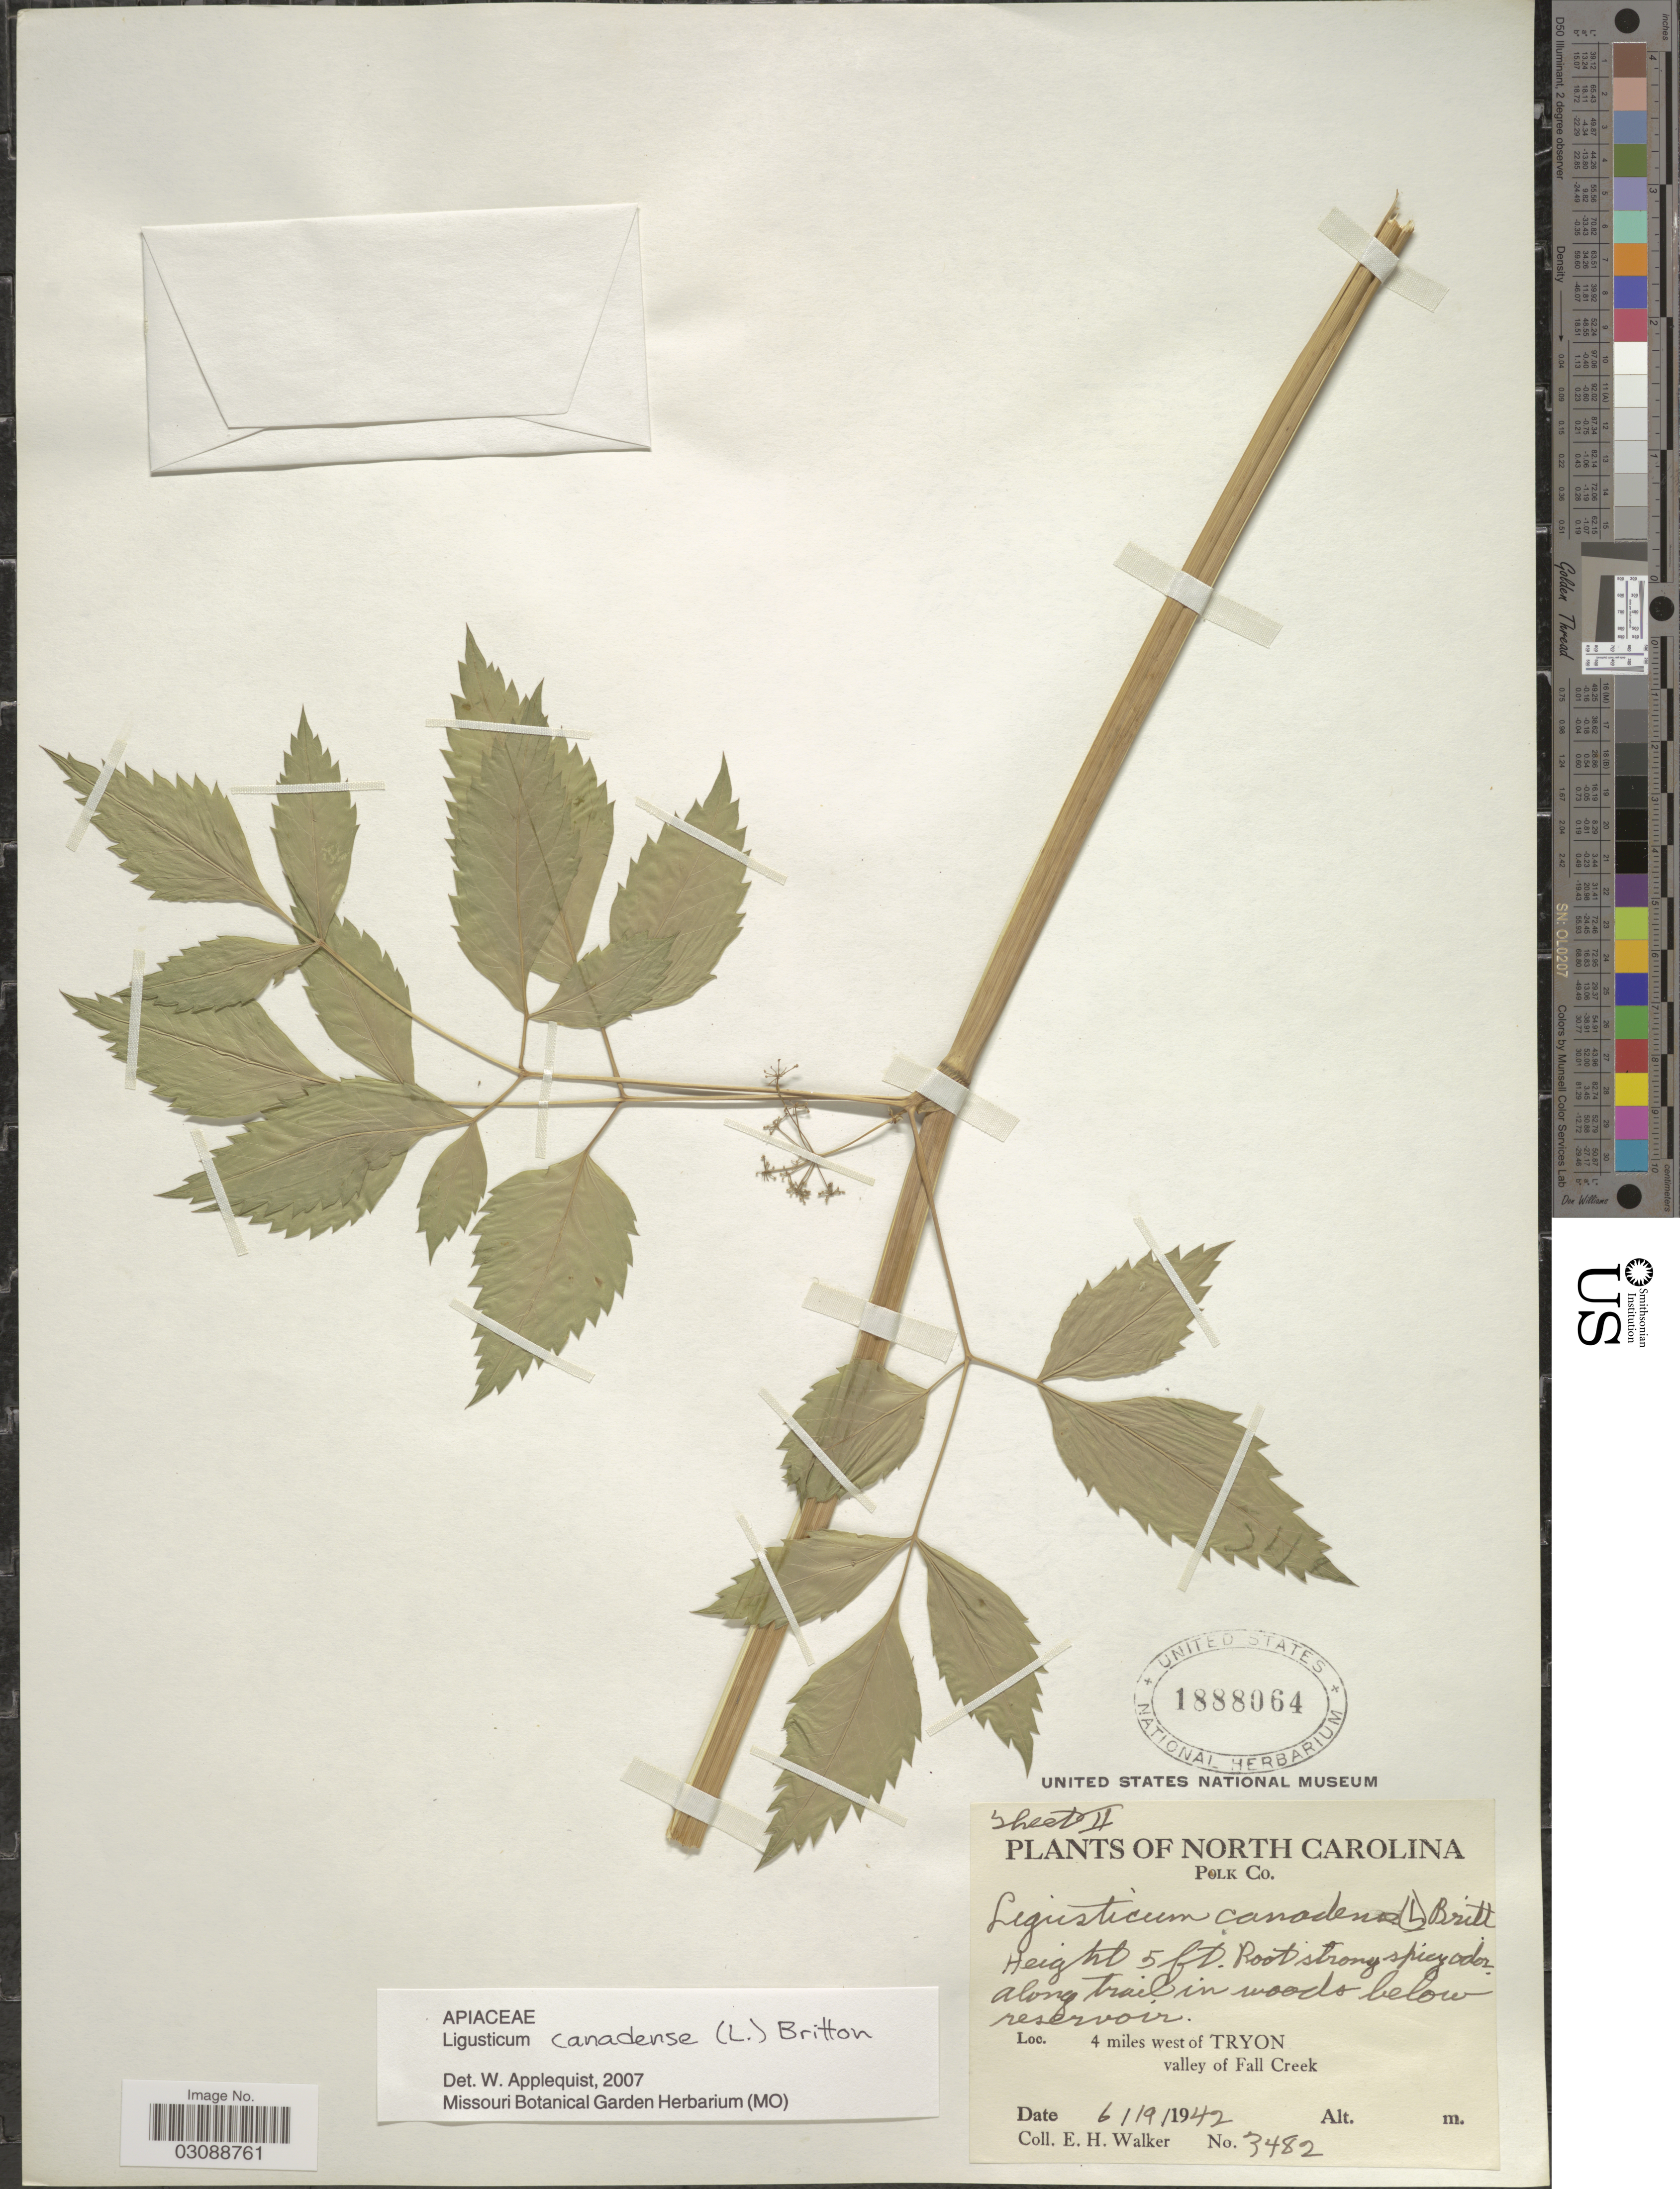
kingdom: Plantae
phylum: Tracheophyta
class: Magnoliopsida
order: Apiales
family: Apiaceae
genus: Ligusticum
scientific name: Ligusticum canadense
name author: (L.) Britton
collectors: E. H. Walker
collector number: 3482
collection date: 1942-06-19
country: United States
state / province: North Carolina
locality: Polk Co. Along trail in woods below reservoir. 4 miles west of Tyron valley of Fall Creek.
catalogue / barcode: US 1888064